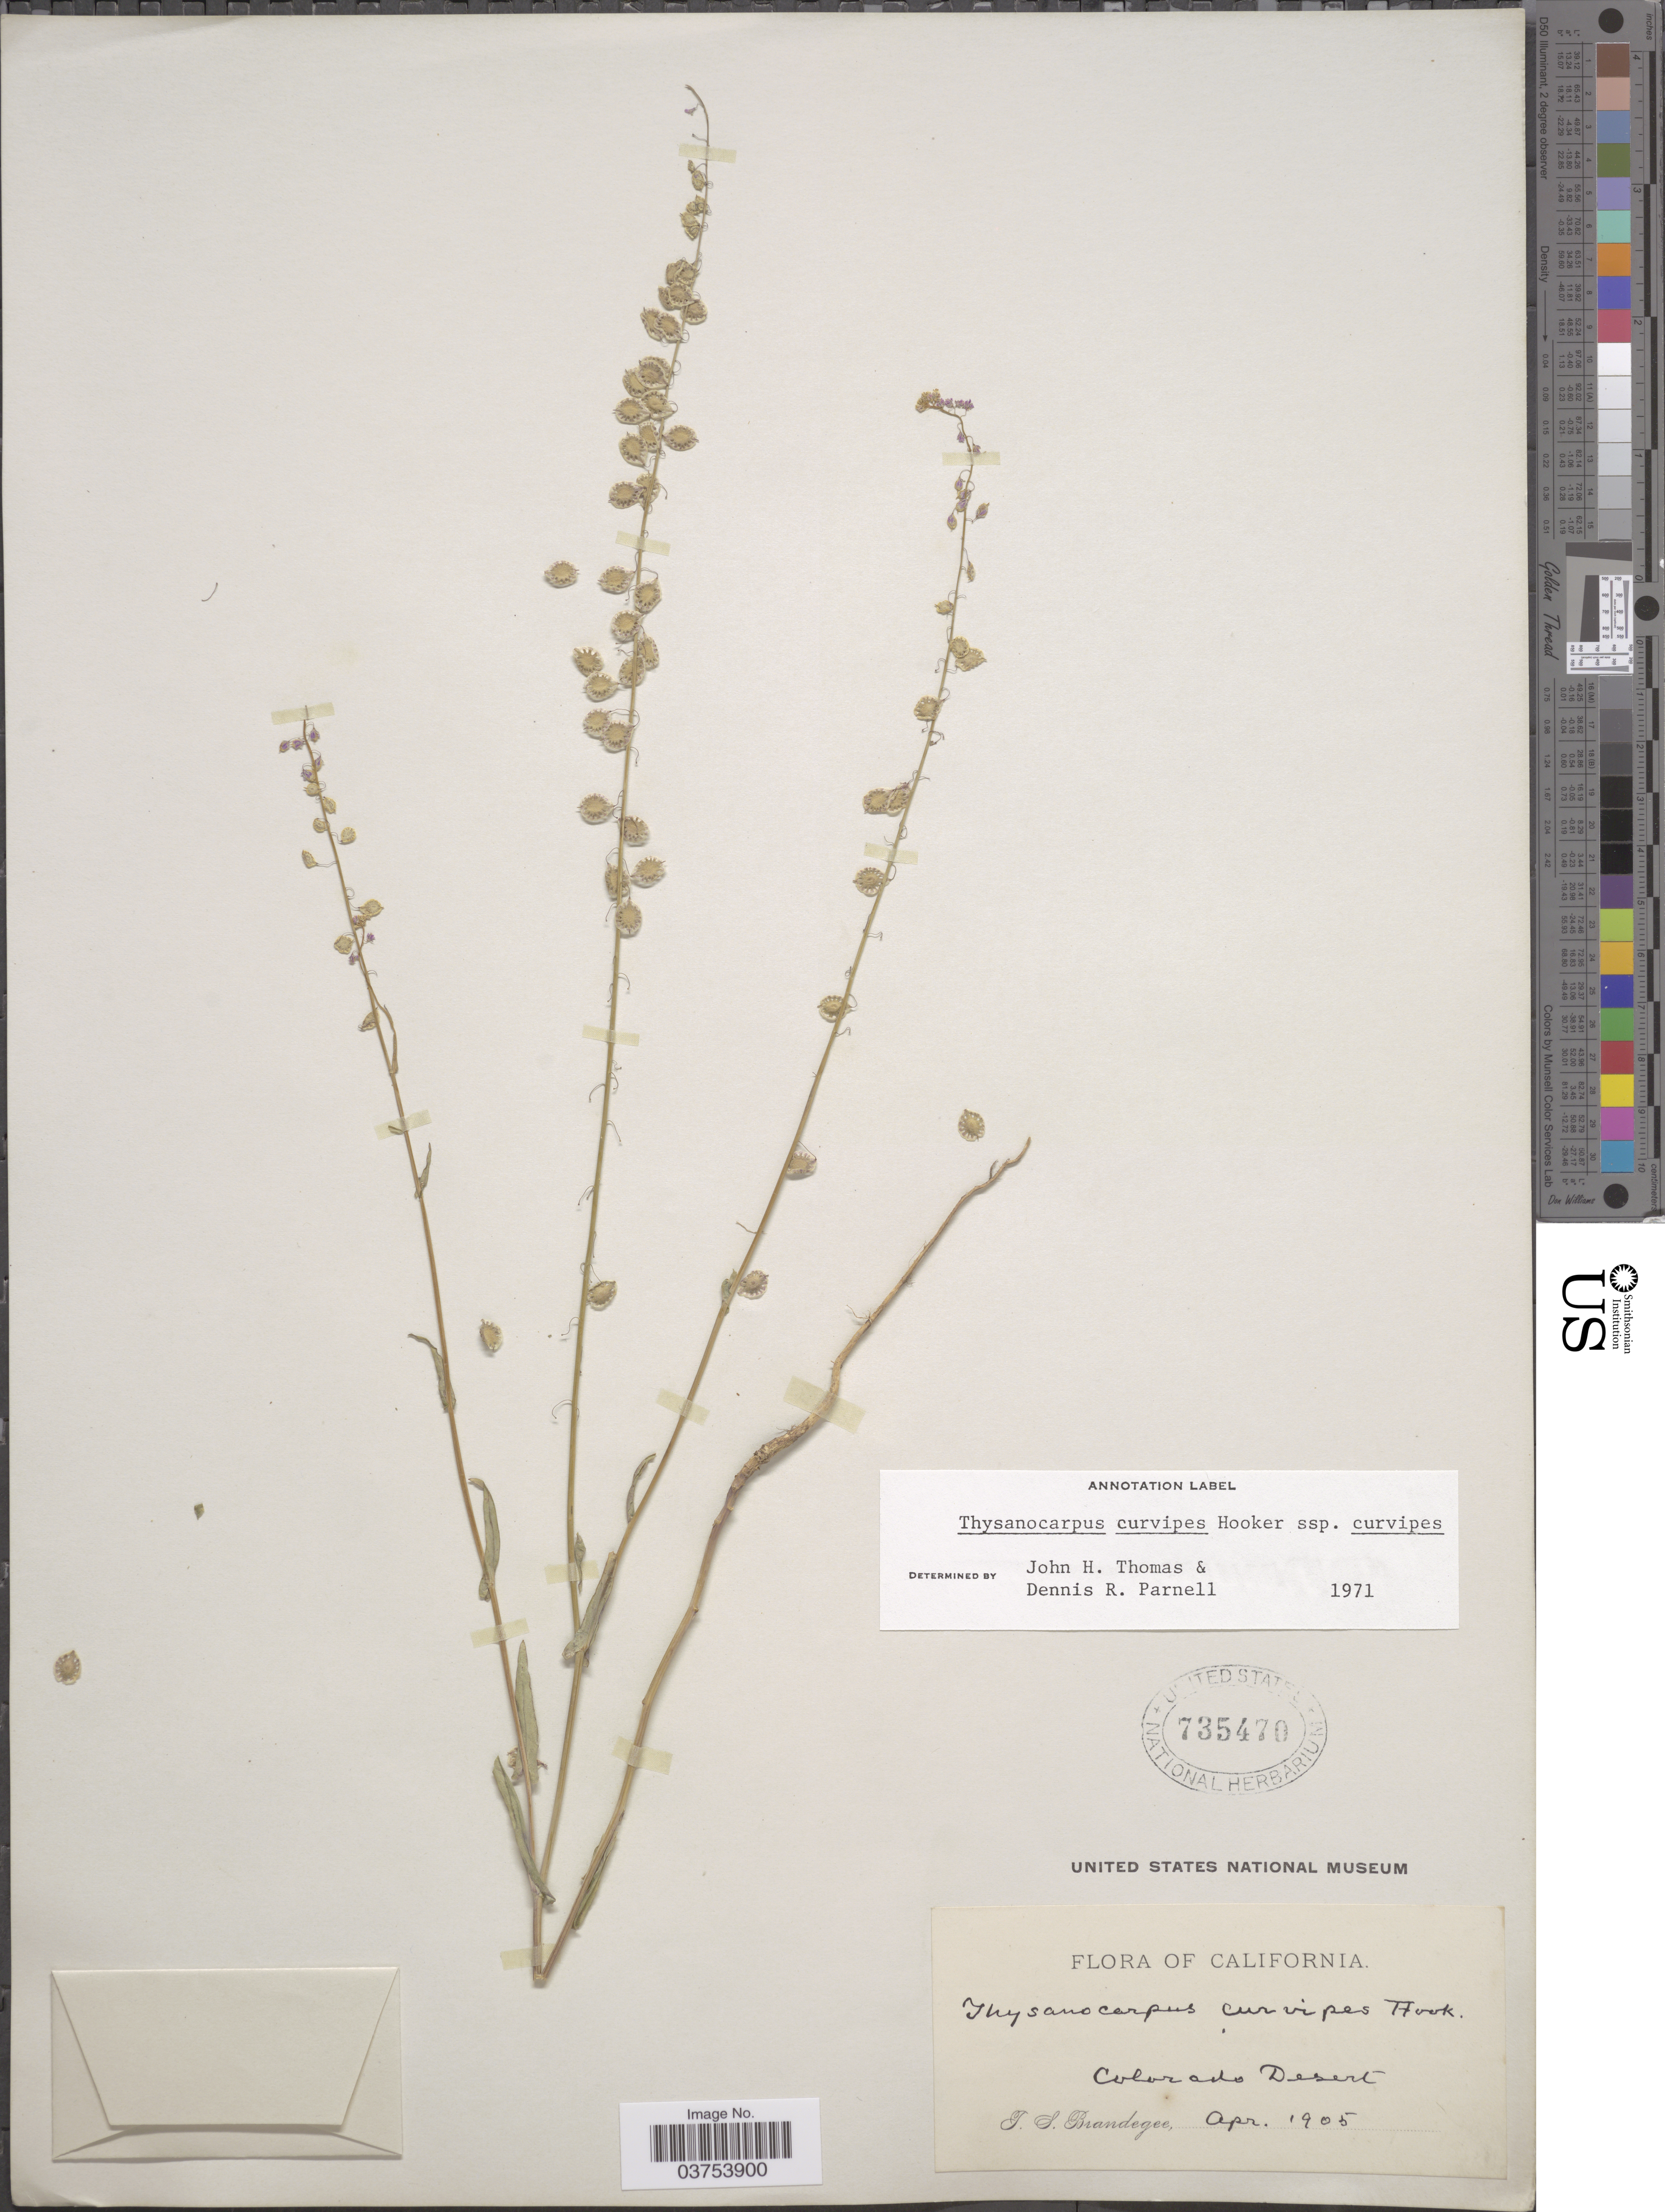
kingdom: Plantae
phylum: Tracheophyta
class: Magnoliopsida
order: Brassicales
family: Brassicaceae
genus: Thysanocarpus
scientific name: Thysanocarpus curvipes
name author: Hook.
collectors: T. S. Brandegee (herbarium)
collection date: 1905-04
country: United States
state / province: California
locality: Colorado Desert.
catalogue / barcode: US 735470